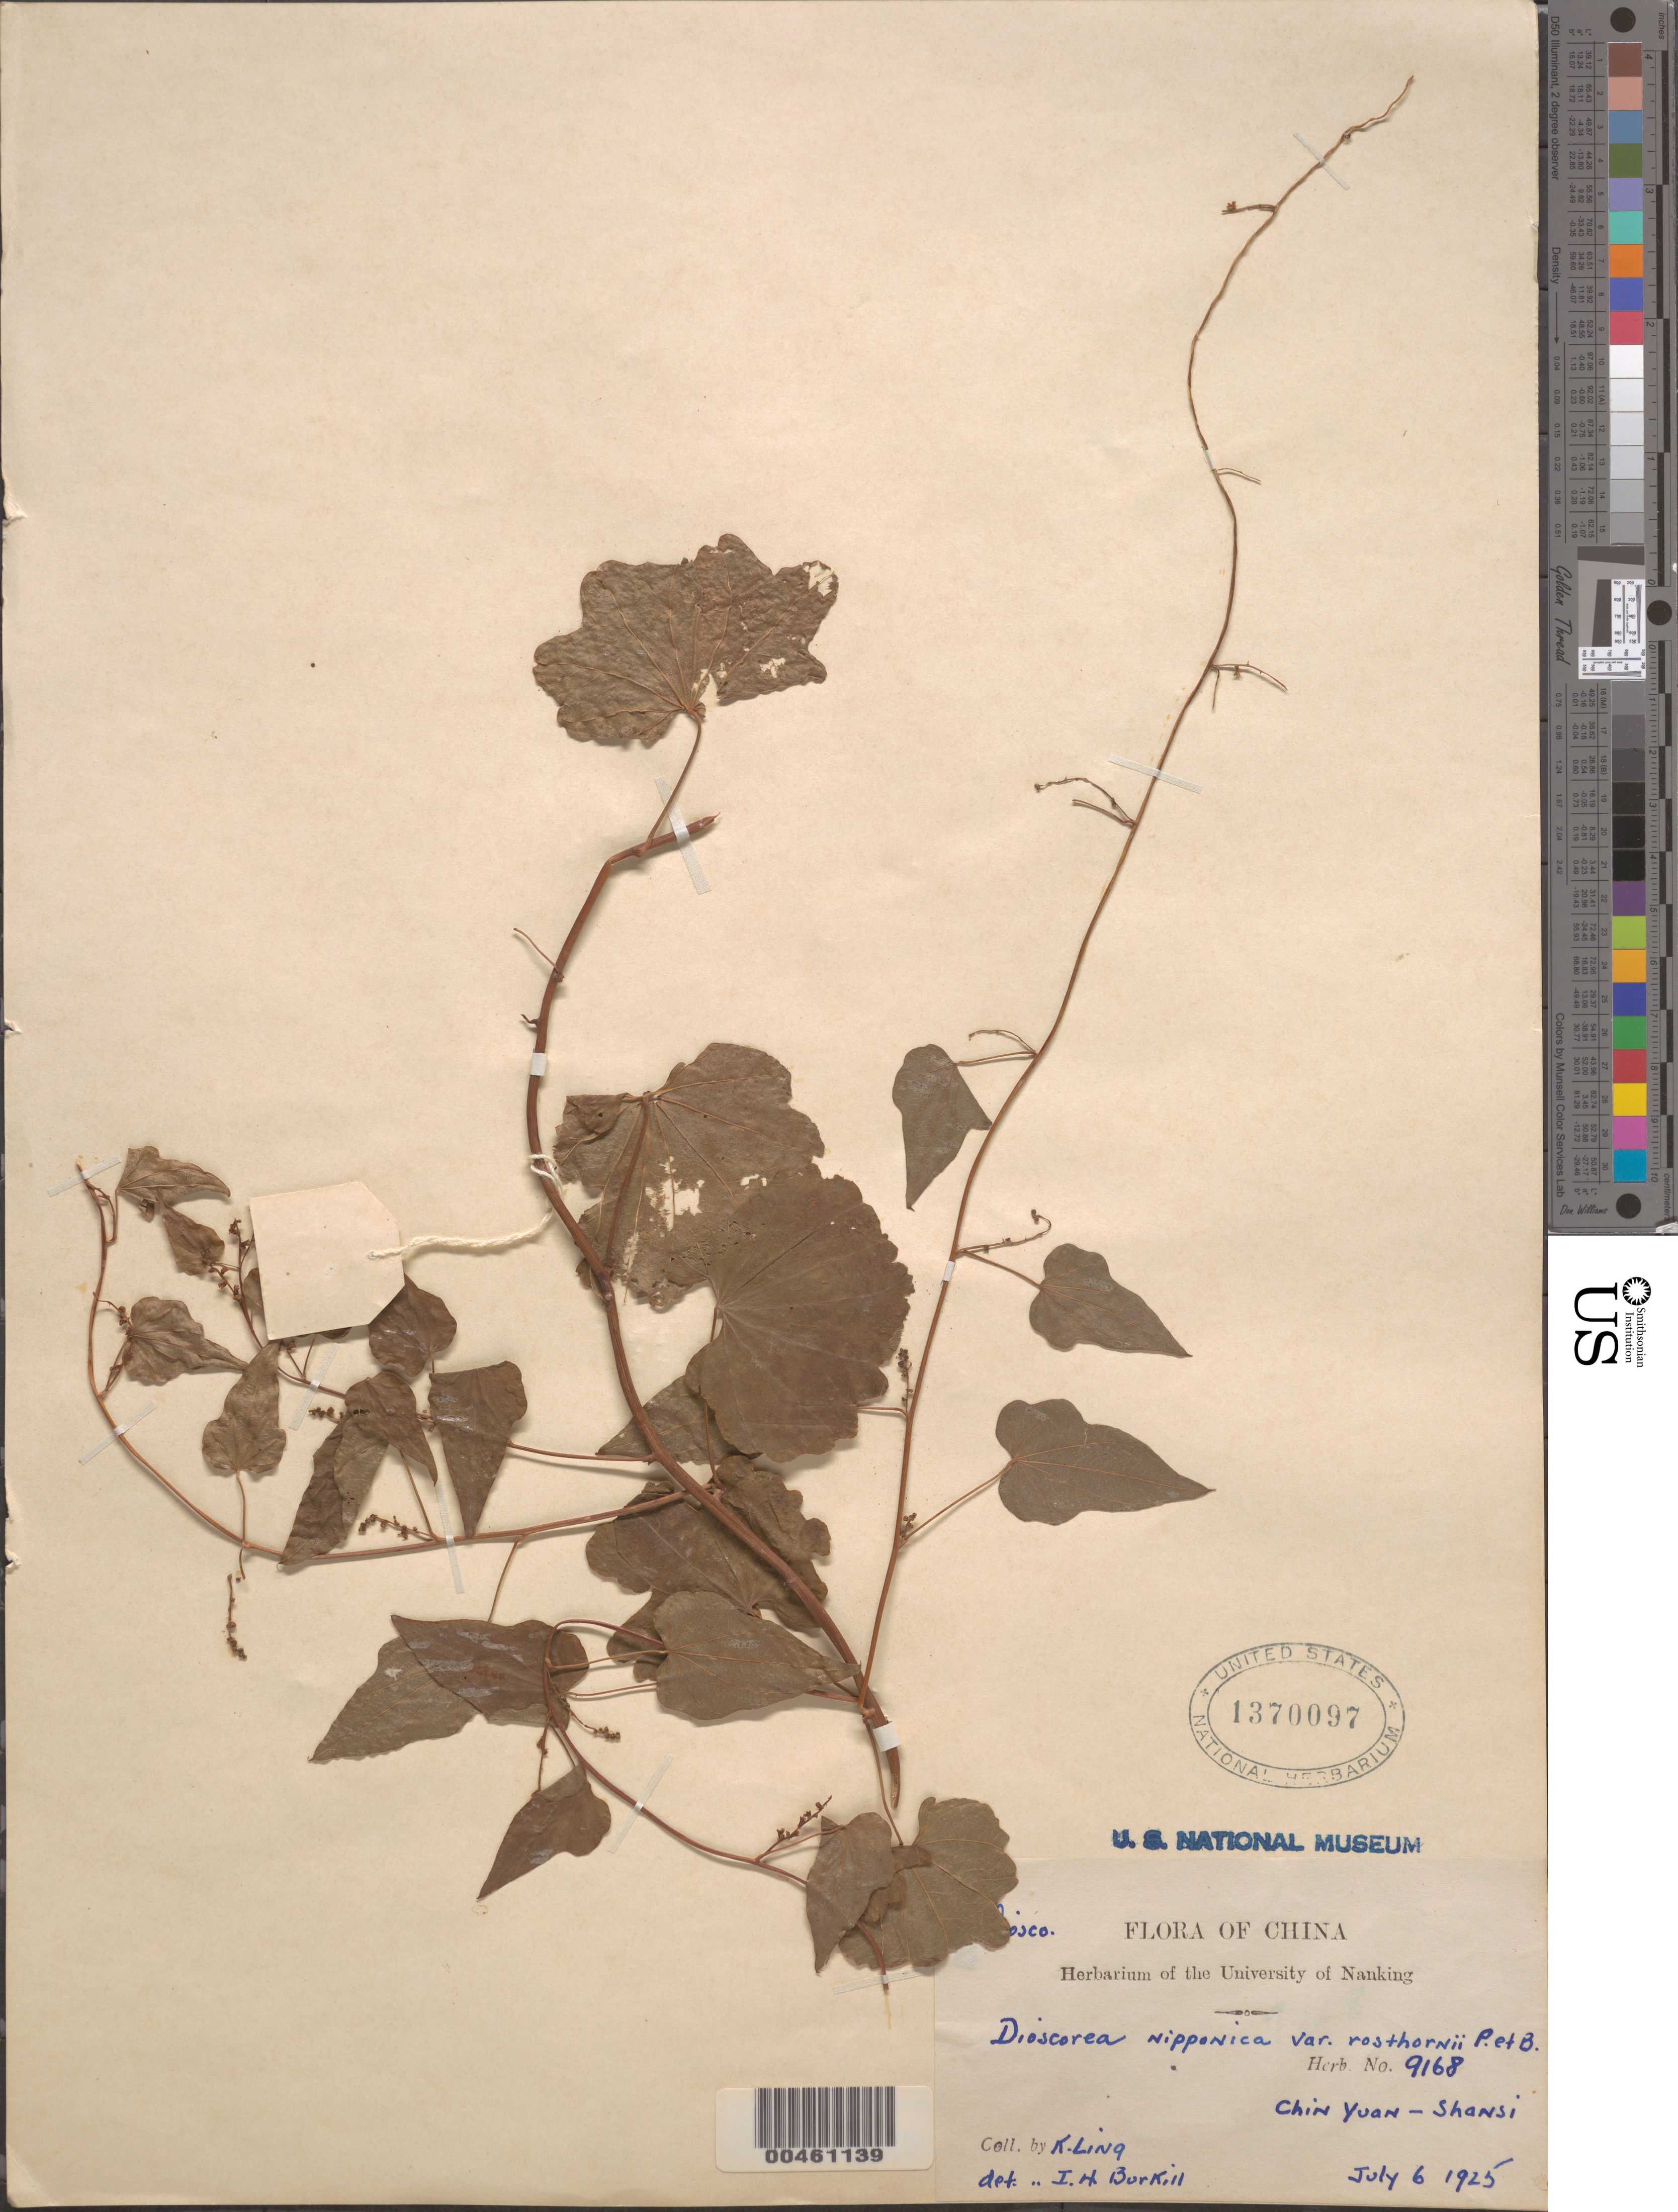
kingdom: Plantae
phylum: Tracheophyta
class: Liliopsida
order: Dioscoreales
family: Dioscoreaceae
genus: Dioscorea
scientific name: Dioscorea nipponica var. rosthornii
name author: Prain & Burkill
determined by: Burkill, I. H.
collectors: K. Ling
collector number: herb. no. 9168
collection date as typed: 06 Jul 1925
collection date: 1925-07-06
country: China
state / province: Shanxi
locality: Chin Yuan District (Ch'in-yüan Hsien or Qinyuan Xian?)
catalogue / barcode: US 1370097